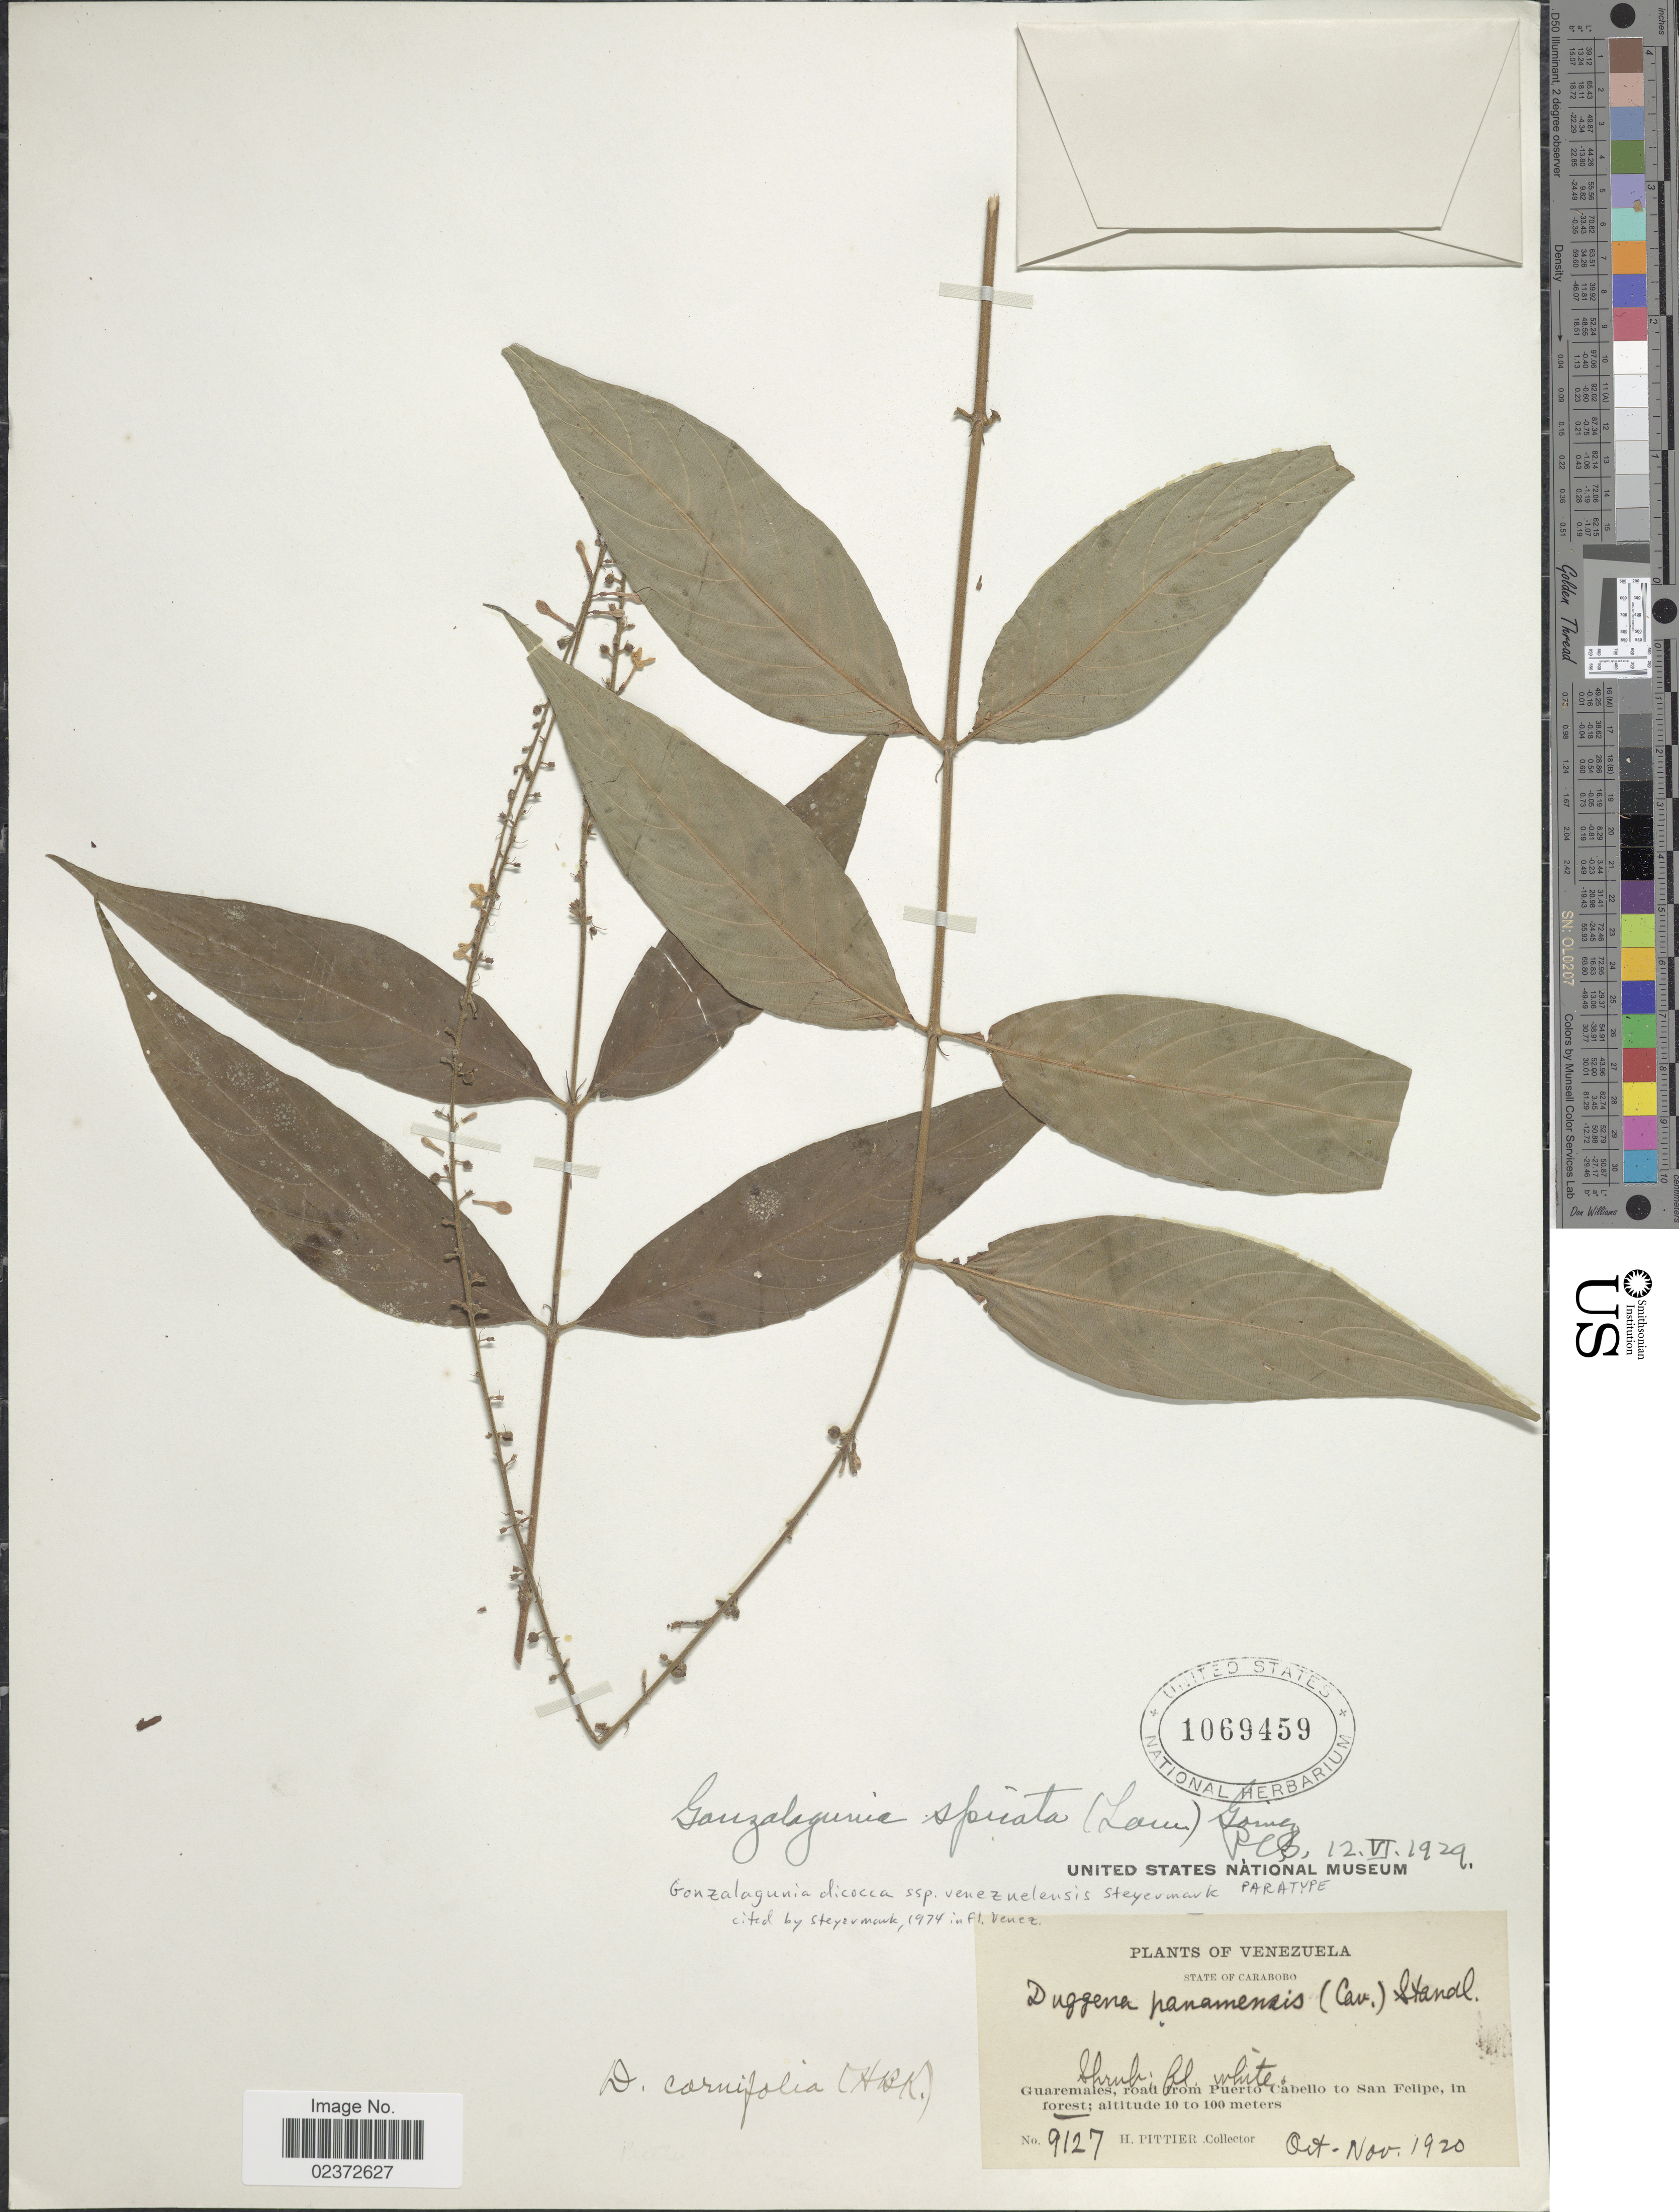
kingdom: Plantae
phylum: Tracheophyta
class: Magnoliopsida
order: Gentianales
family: Rubiaceae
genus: Gonzalagunia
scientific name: Gonzalagunia dicocca subsp. venezuelensis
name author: Steyerm.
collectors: H. F. Pittier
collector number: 9127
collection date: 1920-10/1920-11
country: Venezuela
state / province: Carabobo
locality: Guaremales, road from Puerto Cabello to San Felipe, in forest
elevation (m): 10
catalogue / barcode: US 1069459